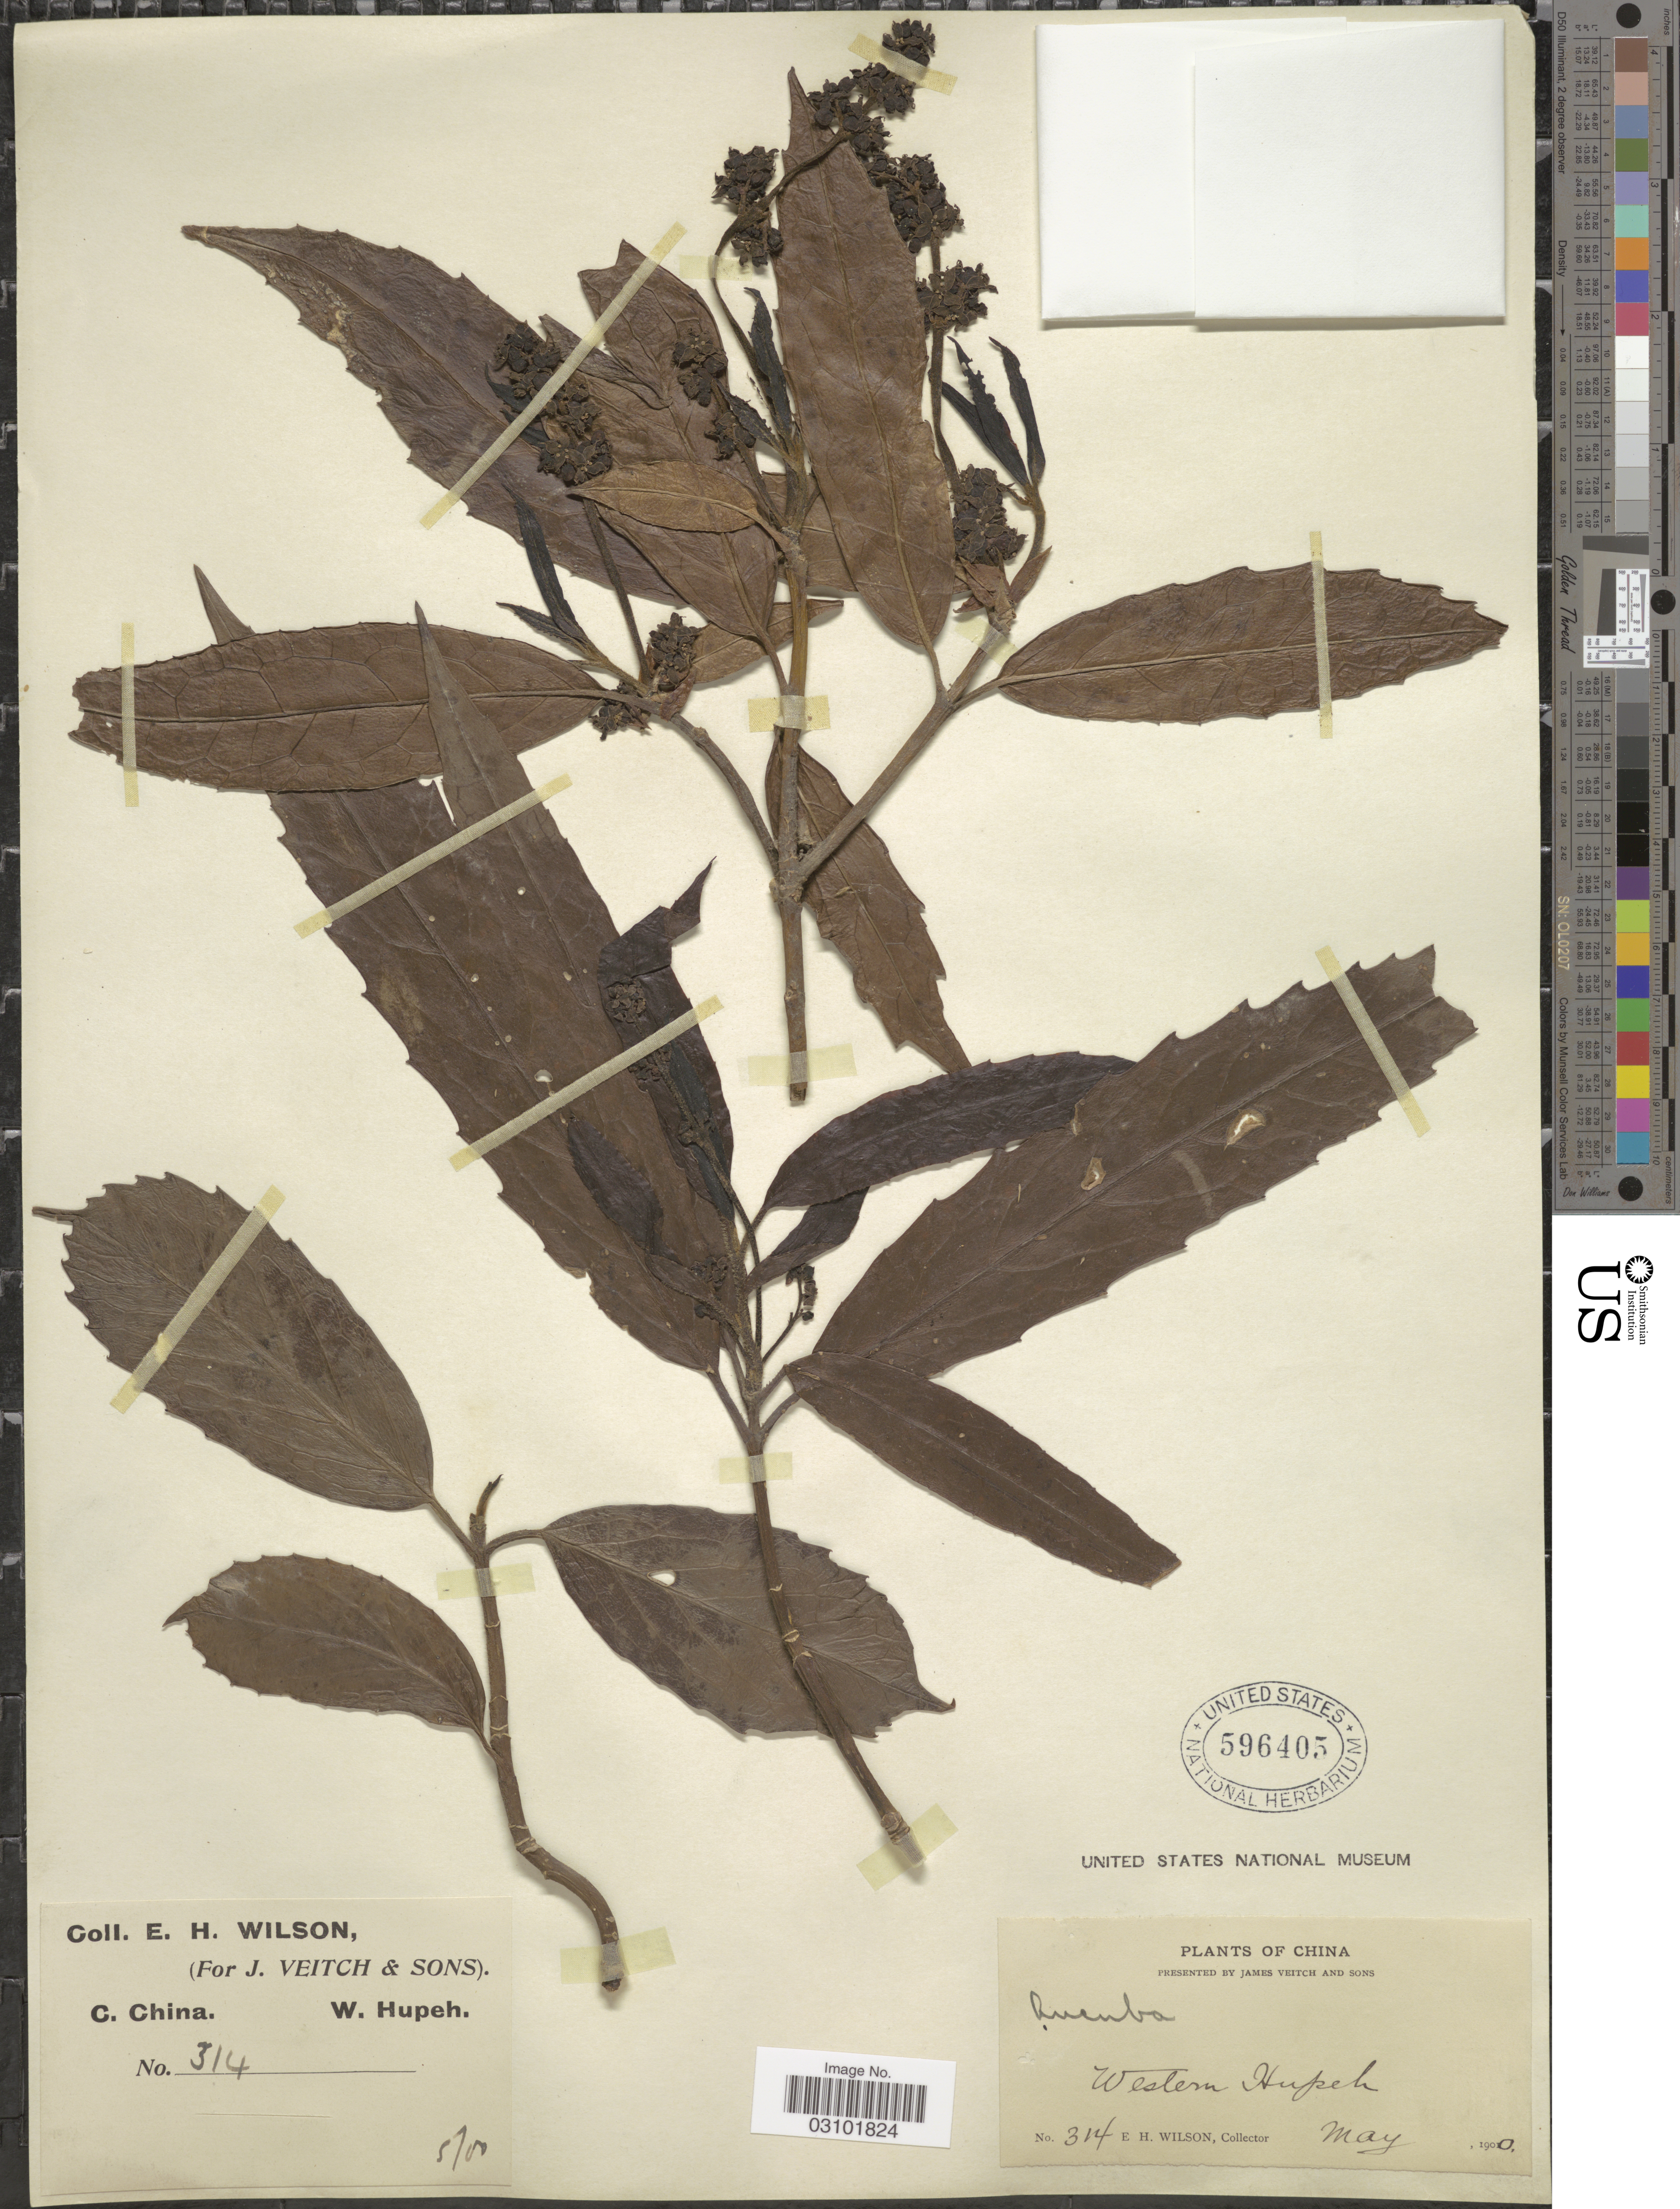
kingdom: Plantae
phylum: Tracheophyta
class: Magnoliopsida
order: Garryales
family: Garryaceae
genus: Aucuba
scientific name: Aucuba japonica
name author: Thunb.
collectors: E. Wilson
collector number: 314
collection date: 1900-05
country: China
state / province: Hubei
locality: Western Hupeh. C. China.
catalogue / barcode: US 596405